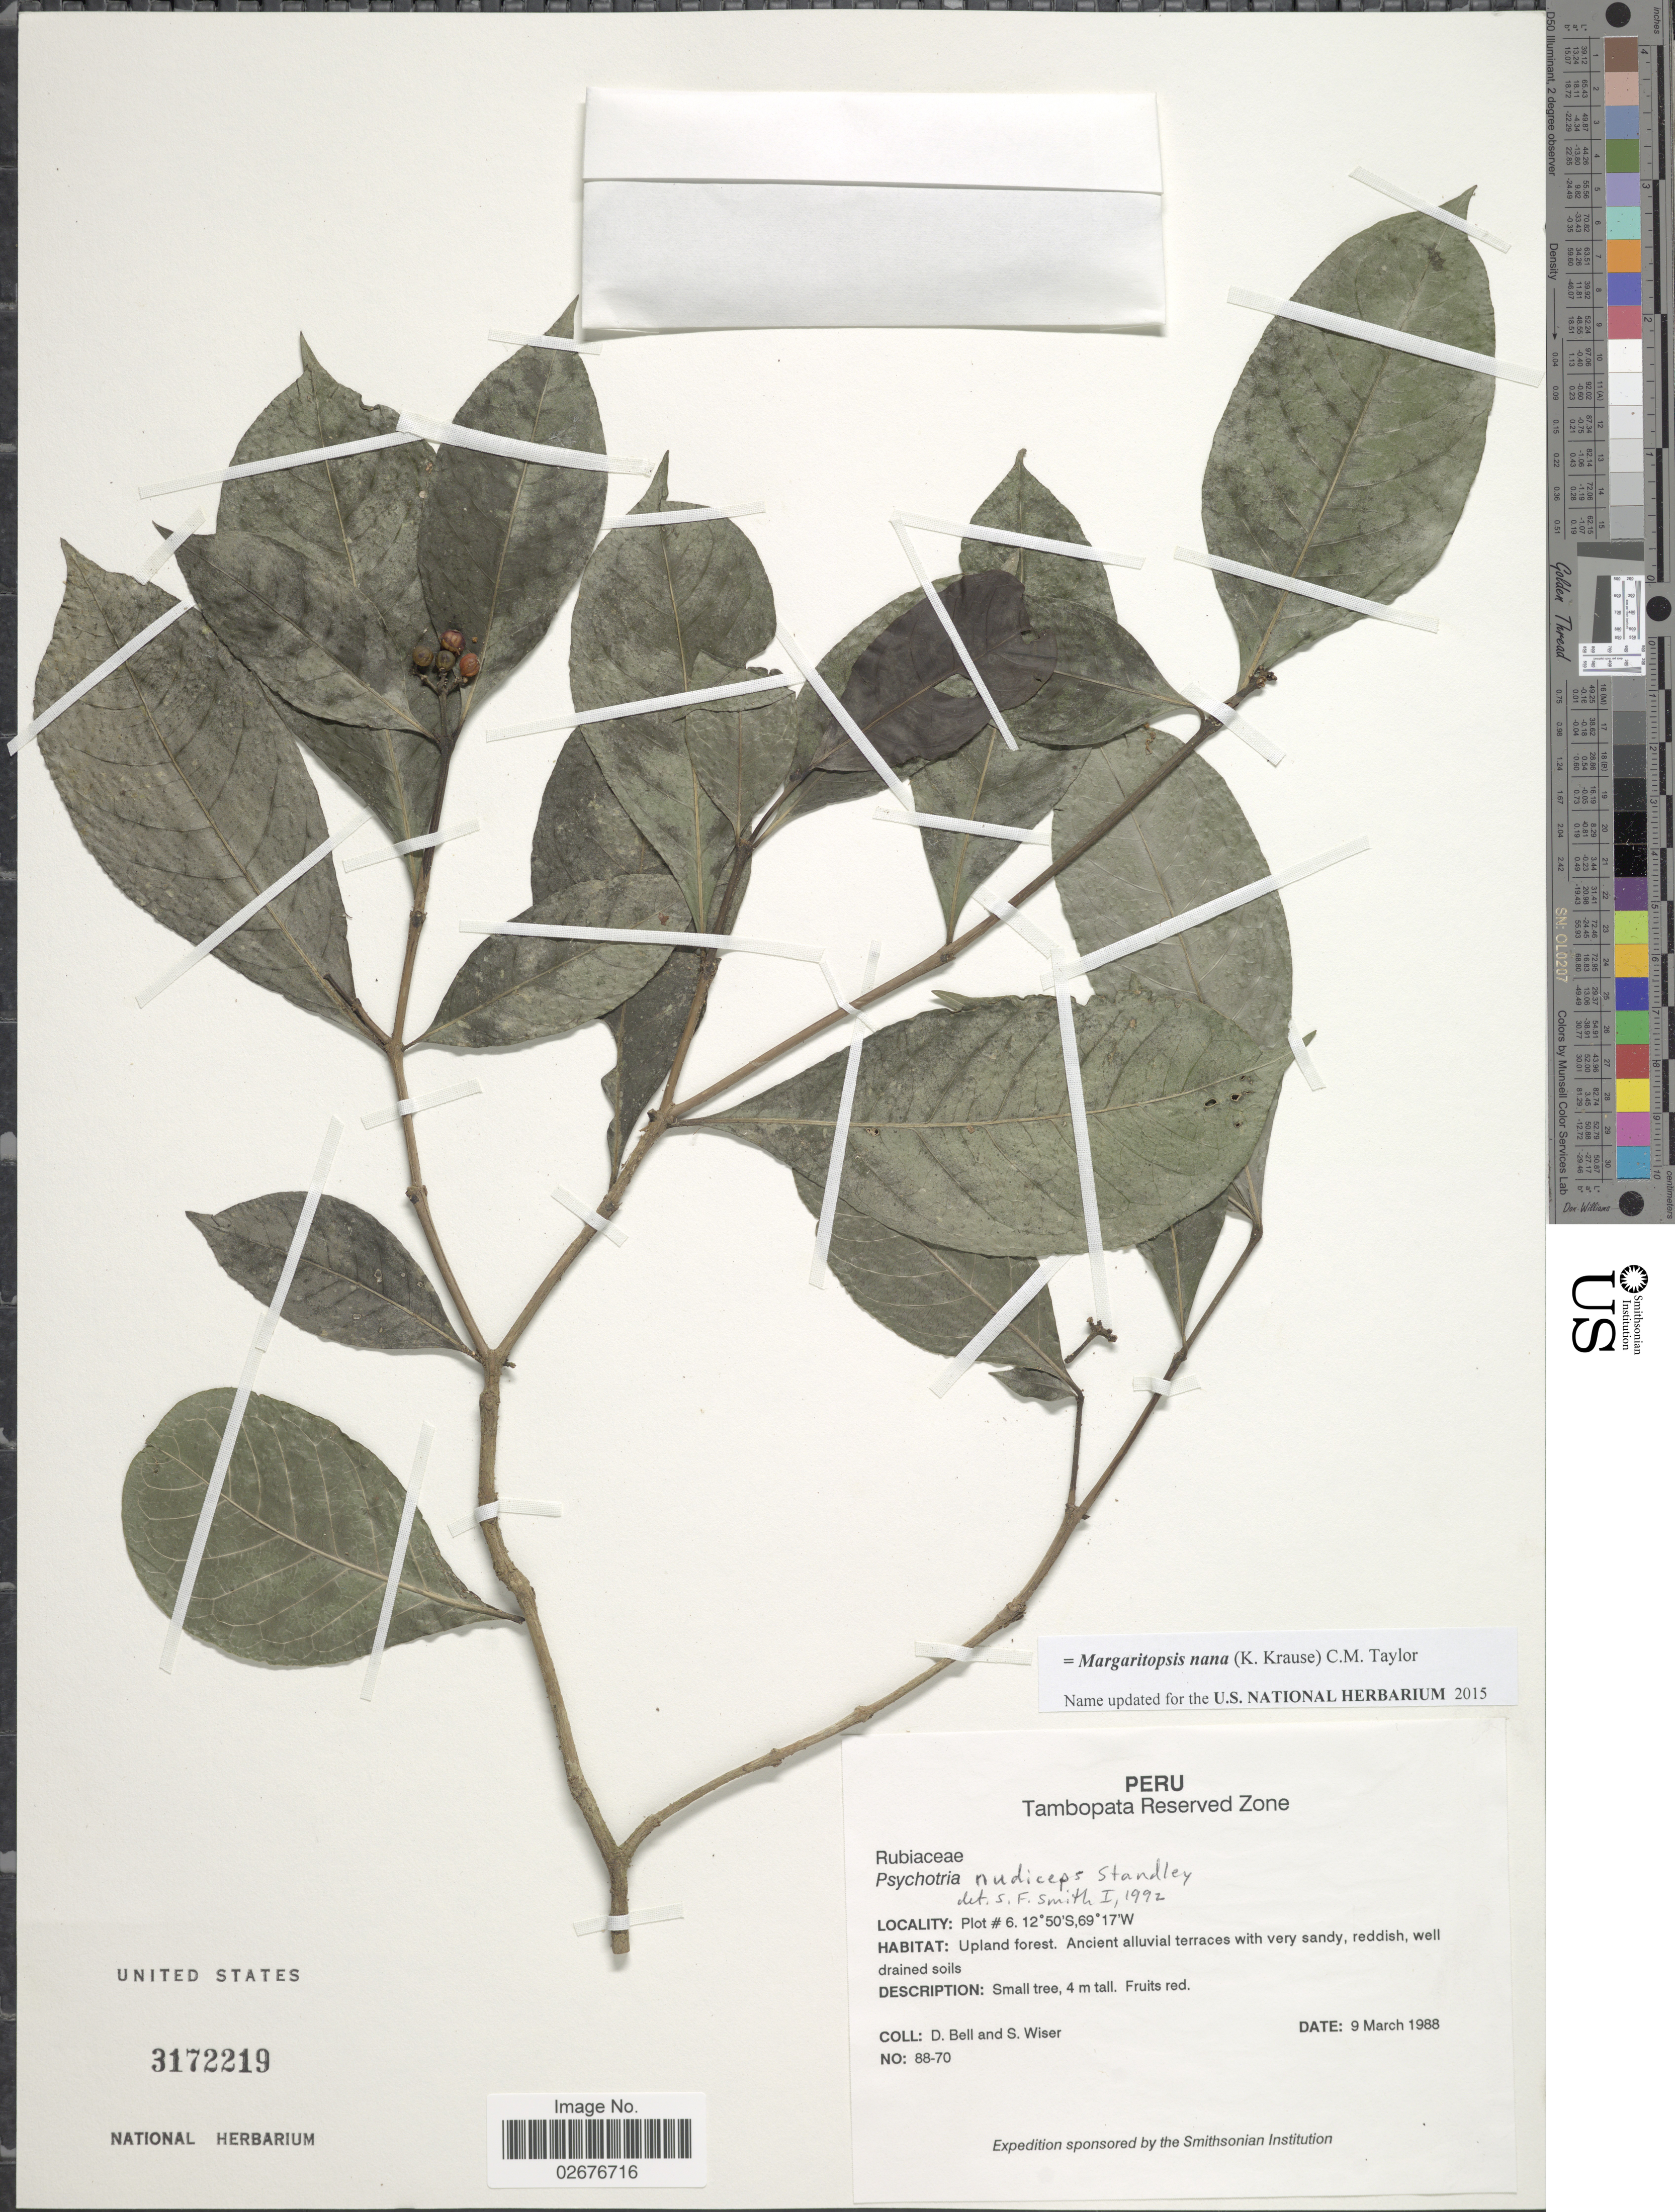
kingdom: Plantae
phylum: Tracheophyta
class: Magnoliopsida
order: Gentianales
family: Rubiaceae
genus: Margaritopsis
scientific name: Margaritopsis nana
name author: (K. Krause) C.M. Taylor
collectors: D. A. Bell & S. Wiser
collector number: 88-70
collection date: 1988-03-09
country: Peru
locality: Tambopata Reserved Zone, Plot # 6, upland forest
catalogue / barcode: US 3172219